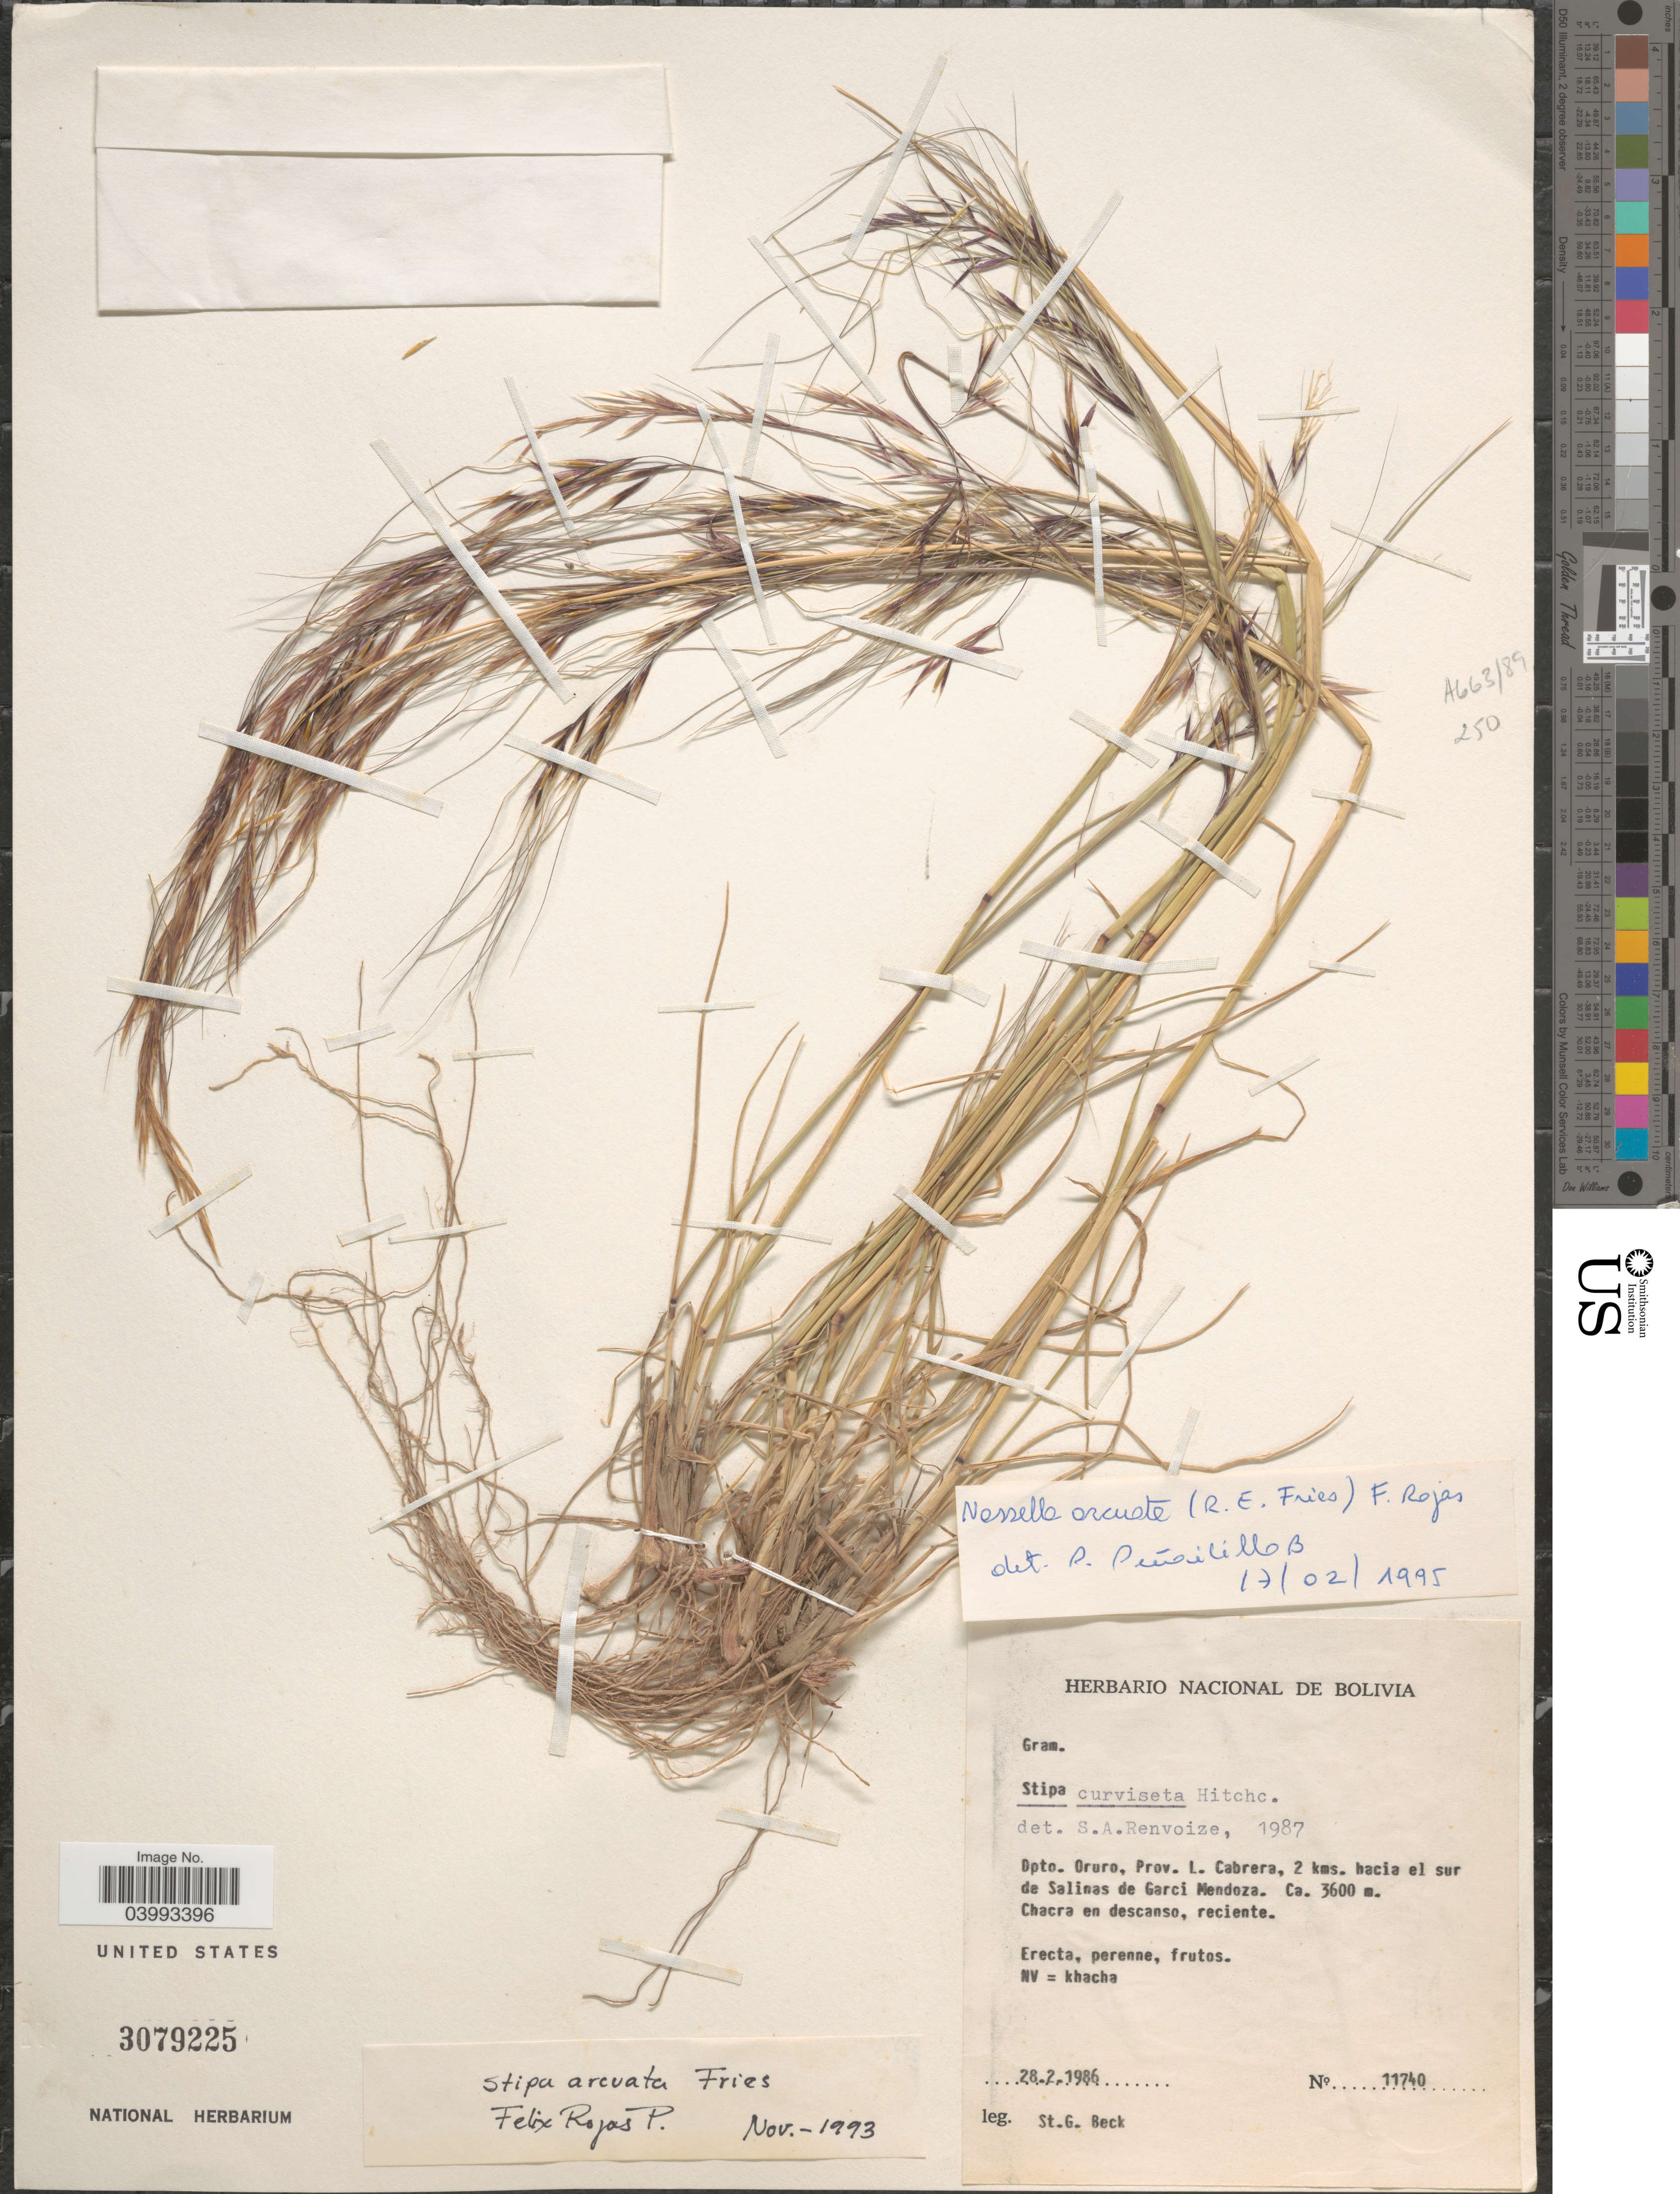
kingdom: Plantae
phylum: Tracheophyta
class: Liliopsida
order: Poales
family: Poaceae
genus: Nassella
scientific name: Nassella arcuata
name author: (R.E. Fr.) A.M. Torres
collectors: S. G. Beck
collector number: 11740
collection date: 1986-02-28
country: Bolivia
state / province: Oruro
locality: Dpto. Oruro, Prov. L. Cabrera, 2 kms. hacia el sur de Salinas de Garci Mendoza.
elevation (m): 3600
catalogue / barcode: US 3079225